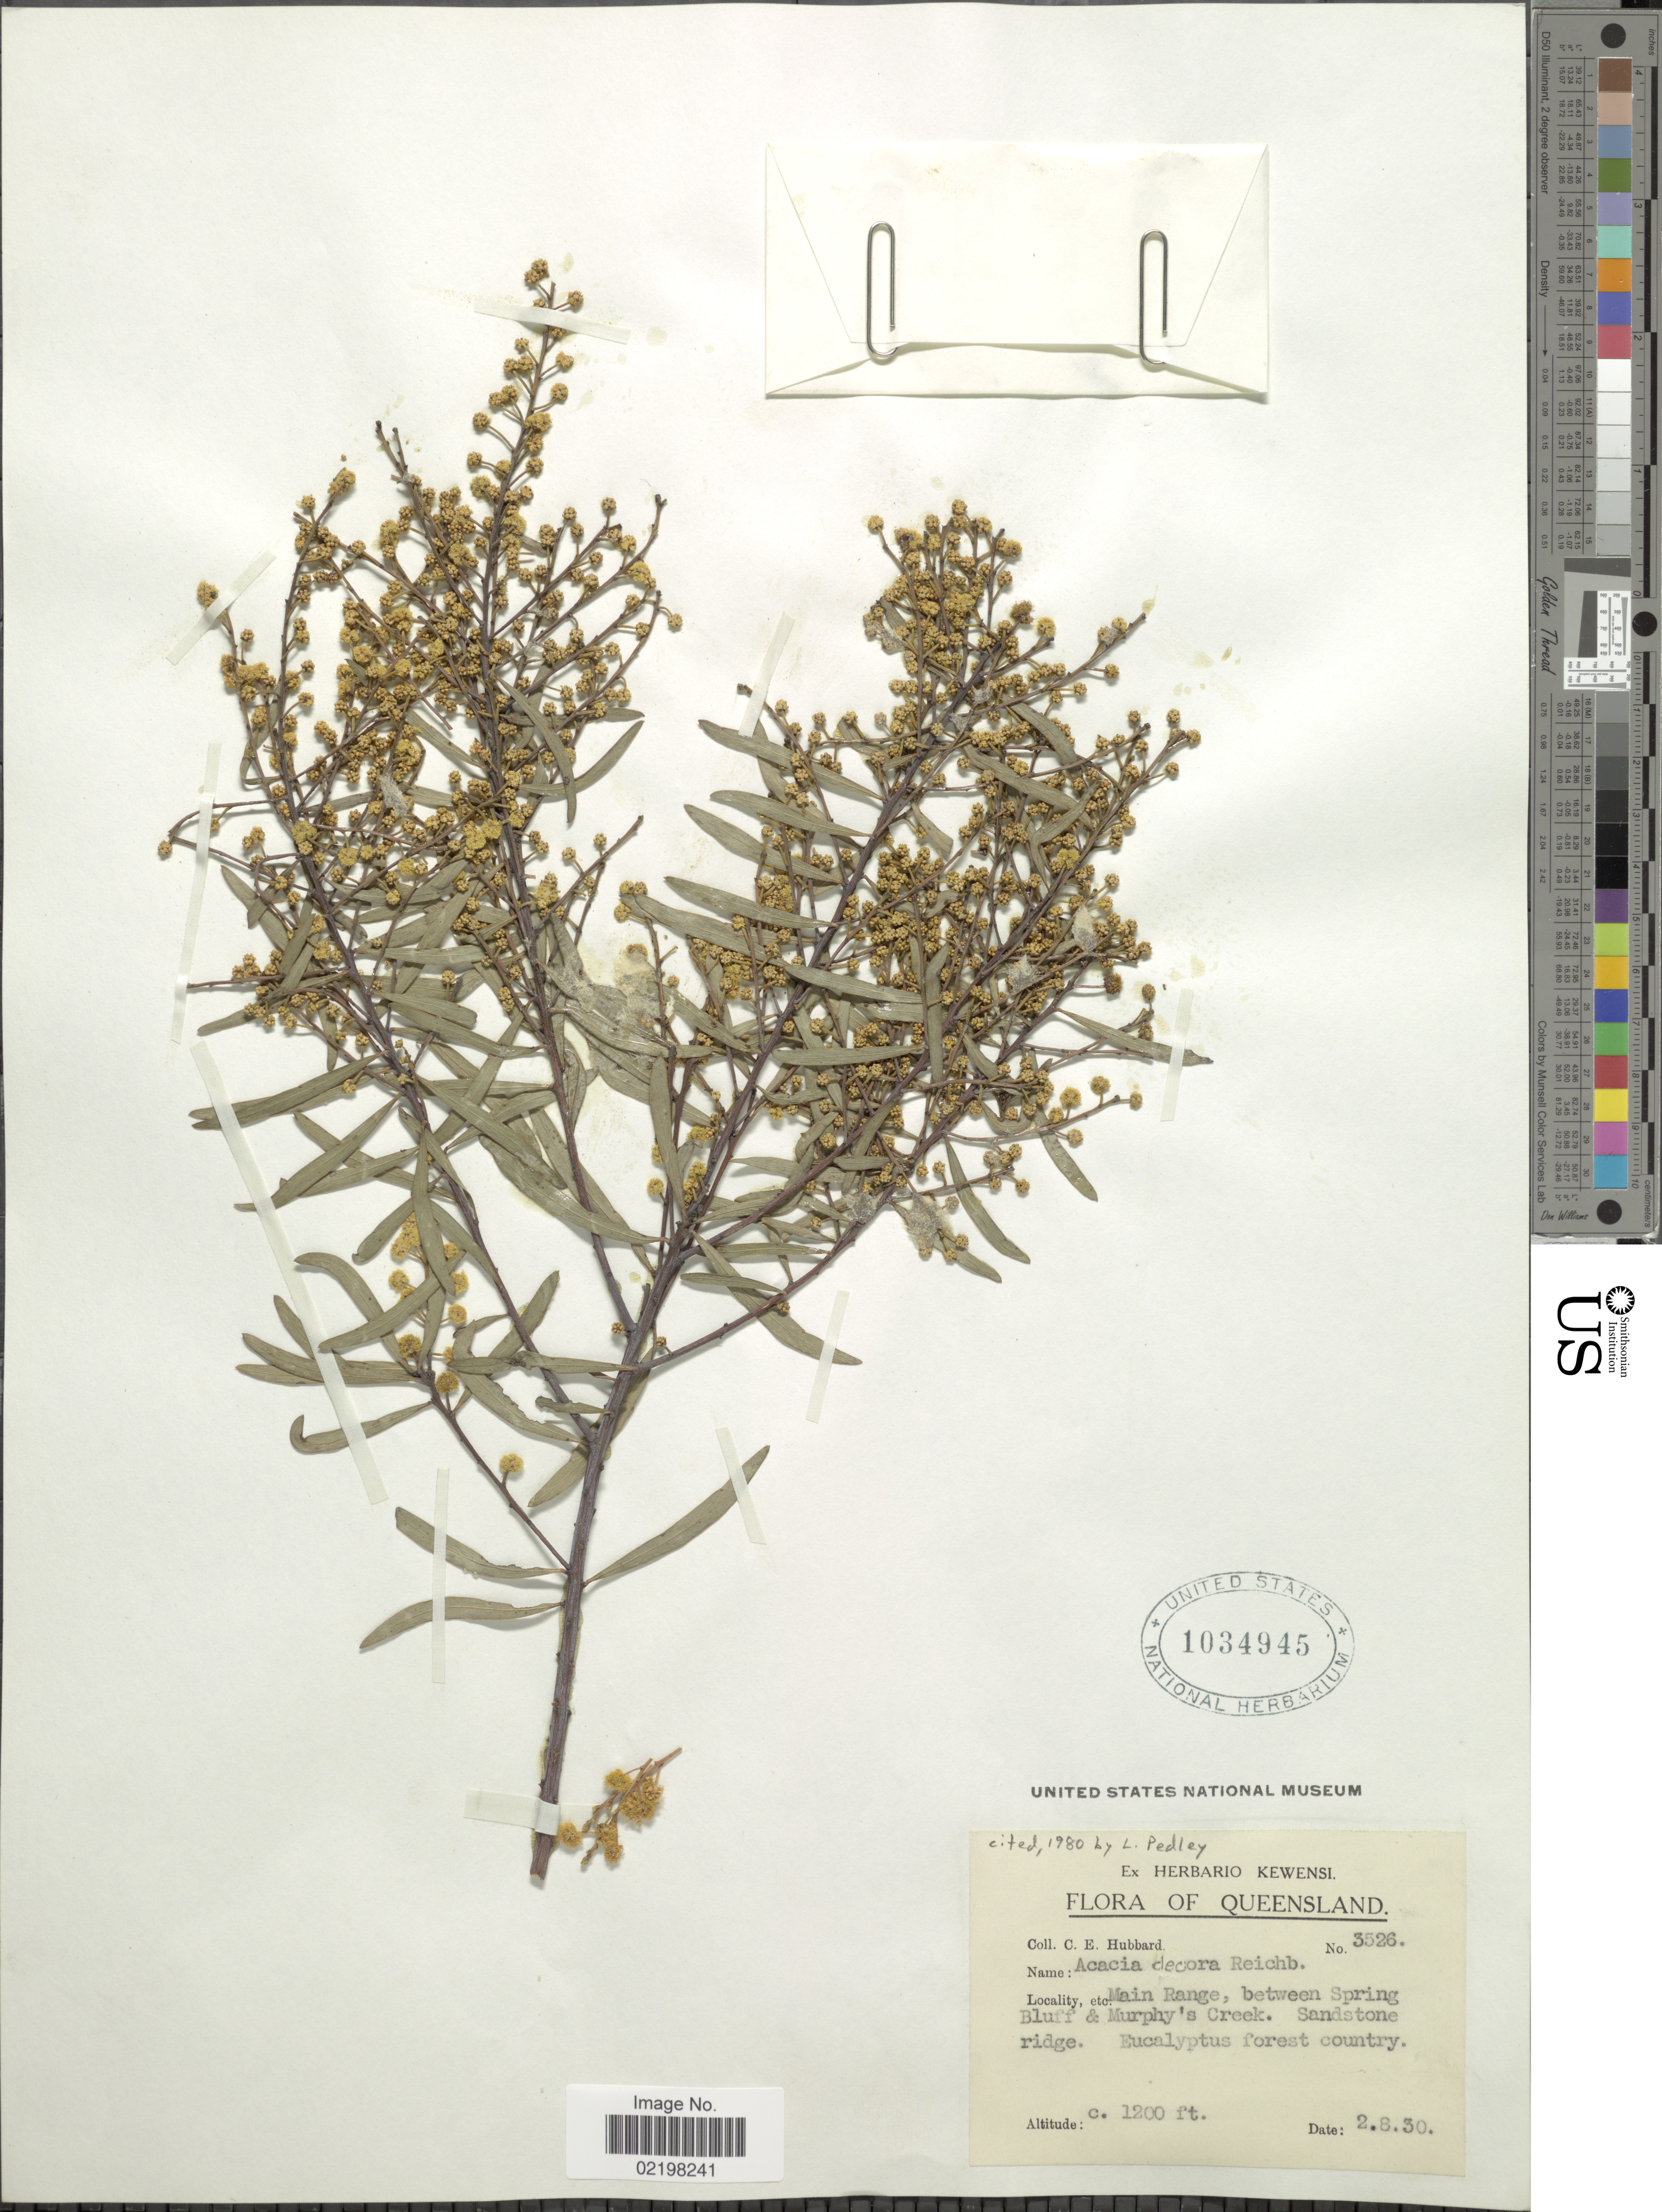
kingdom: Plantae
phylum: Tracheophyta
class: Magnoliopsida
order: Fabales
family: Fabaceae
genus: Acacia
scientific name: Acacia decora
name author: Rchb. f.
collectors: C. E. Hubbard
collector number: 3526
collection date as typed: Transcribed d/m/y: 2/8/30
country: Australia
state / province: Queensland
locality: Queensland, Main Range, between Spring Bluff & Murphy's Creek.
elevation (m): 366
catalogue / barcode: US 1034945